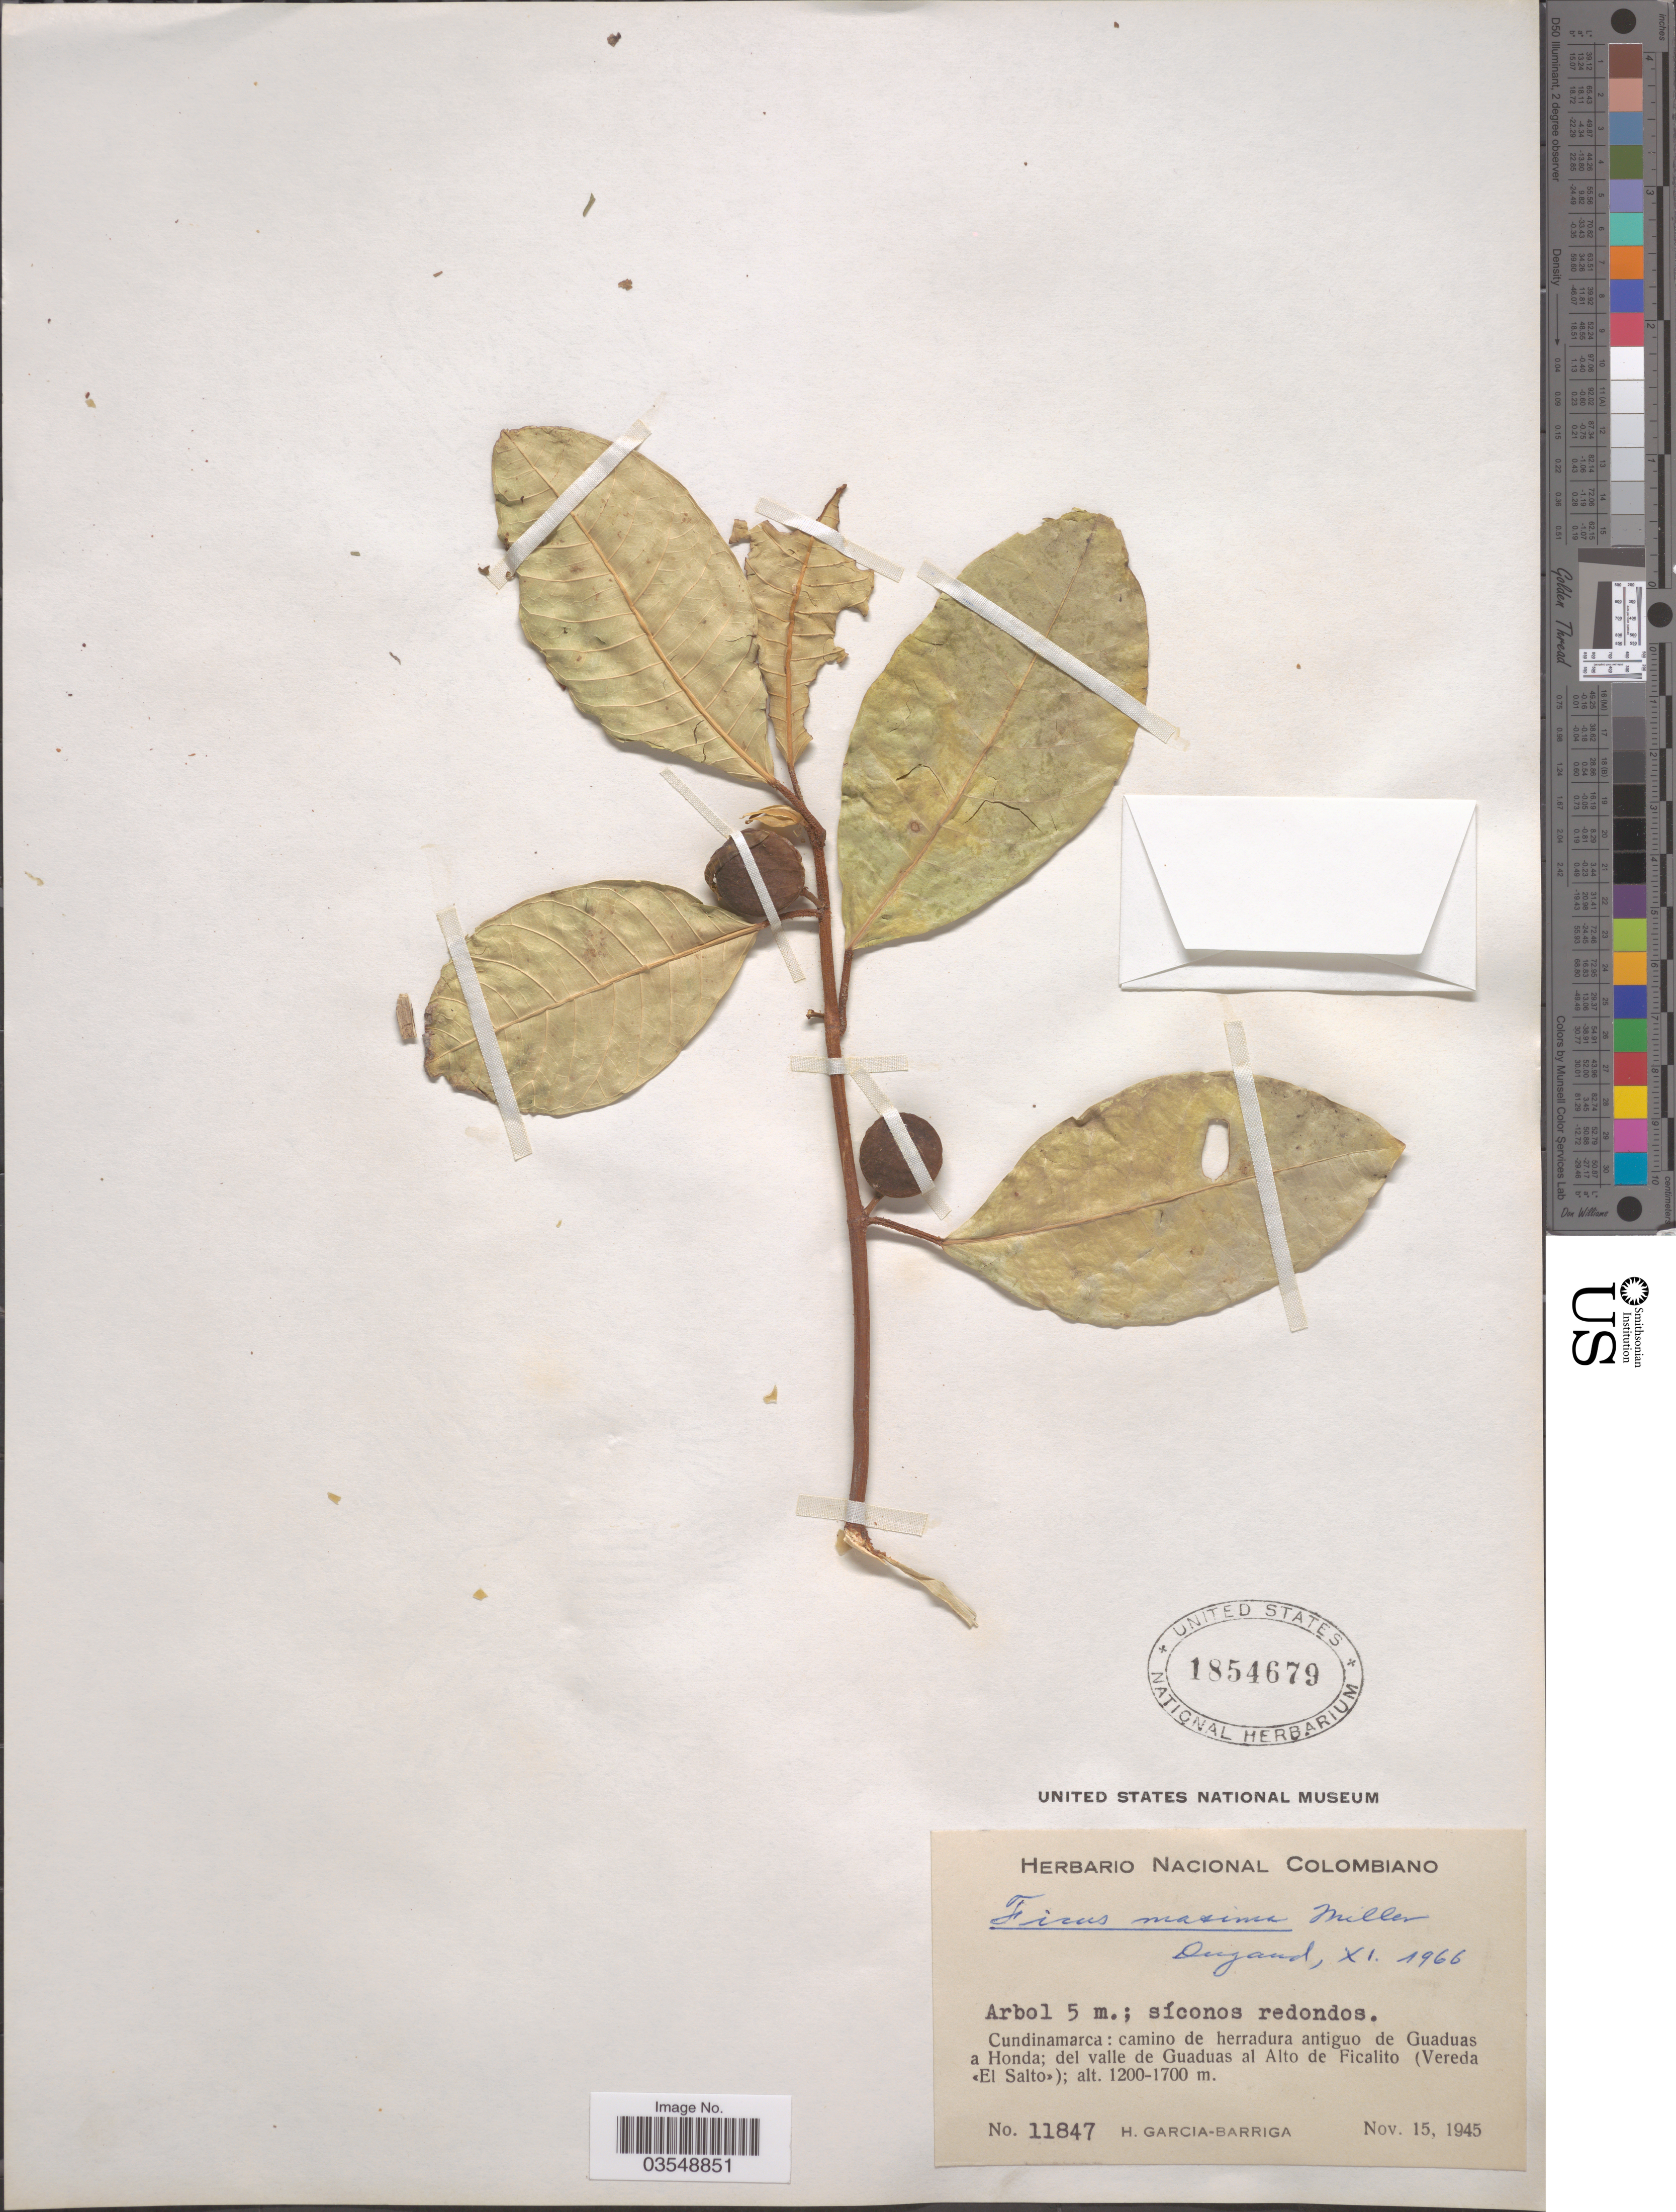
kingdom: Plantae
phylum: Tracheophyta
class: Magnoliopsida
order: Rosales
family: Moraceae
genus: Ficus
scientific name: Ficus maxima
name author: Mill.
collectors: H. García Barriga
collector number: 11847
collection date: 1945-11-15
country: Colombia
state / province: Cundinamarca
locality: Camino de herradura antiguo de Guaduas a Honda: del valle de Guaduas al Alto de Ficalito (Vereda «El Salto»).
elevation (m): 1200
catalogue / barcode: US 1854679